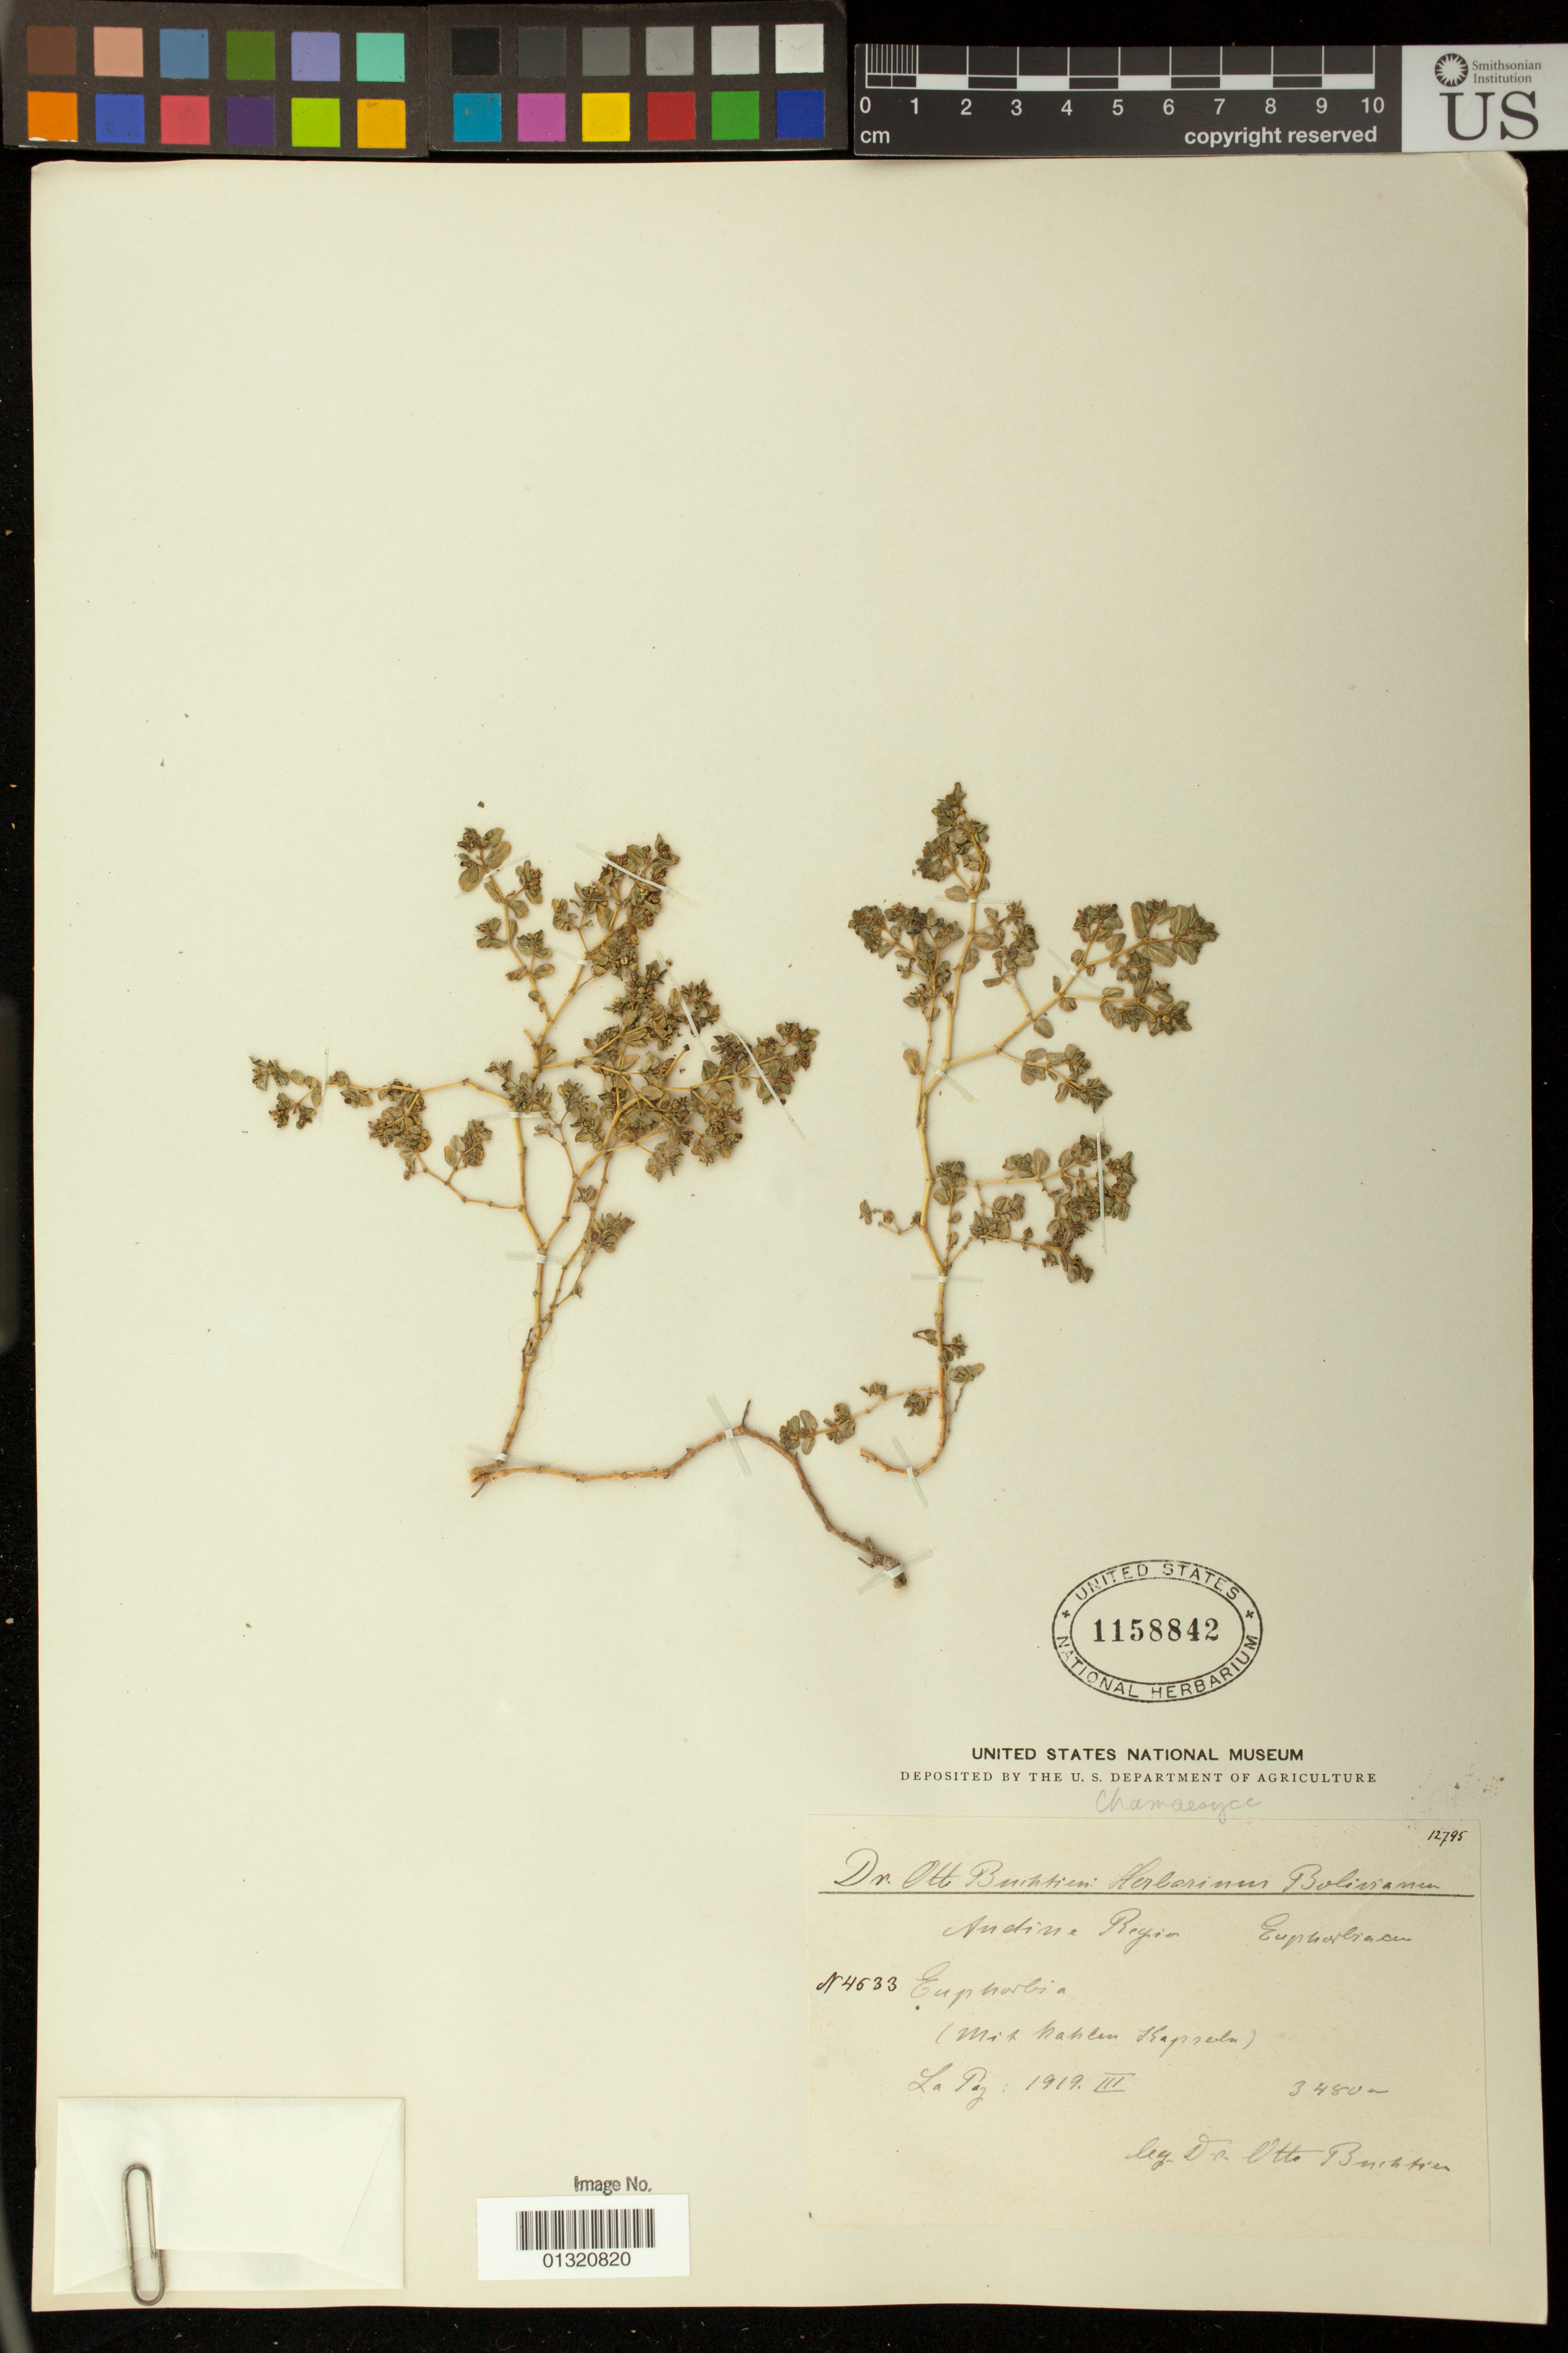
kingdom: Plantae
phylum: Tracheophyta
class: Magnoliopsida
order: Malpighiales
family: Euphorbiaceae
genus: Euphorbia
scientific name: Euphorbia sp.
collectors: O. Buchtien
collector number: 4633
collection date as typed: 1919 III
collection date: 1919-03-01/1919-03-31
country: Bolivia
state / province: La Paz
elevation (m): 3480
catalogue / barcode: US 1158842